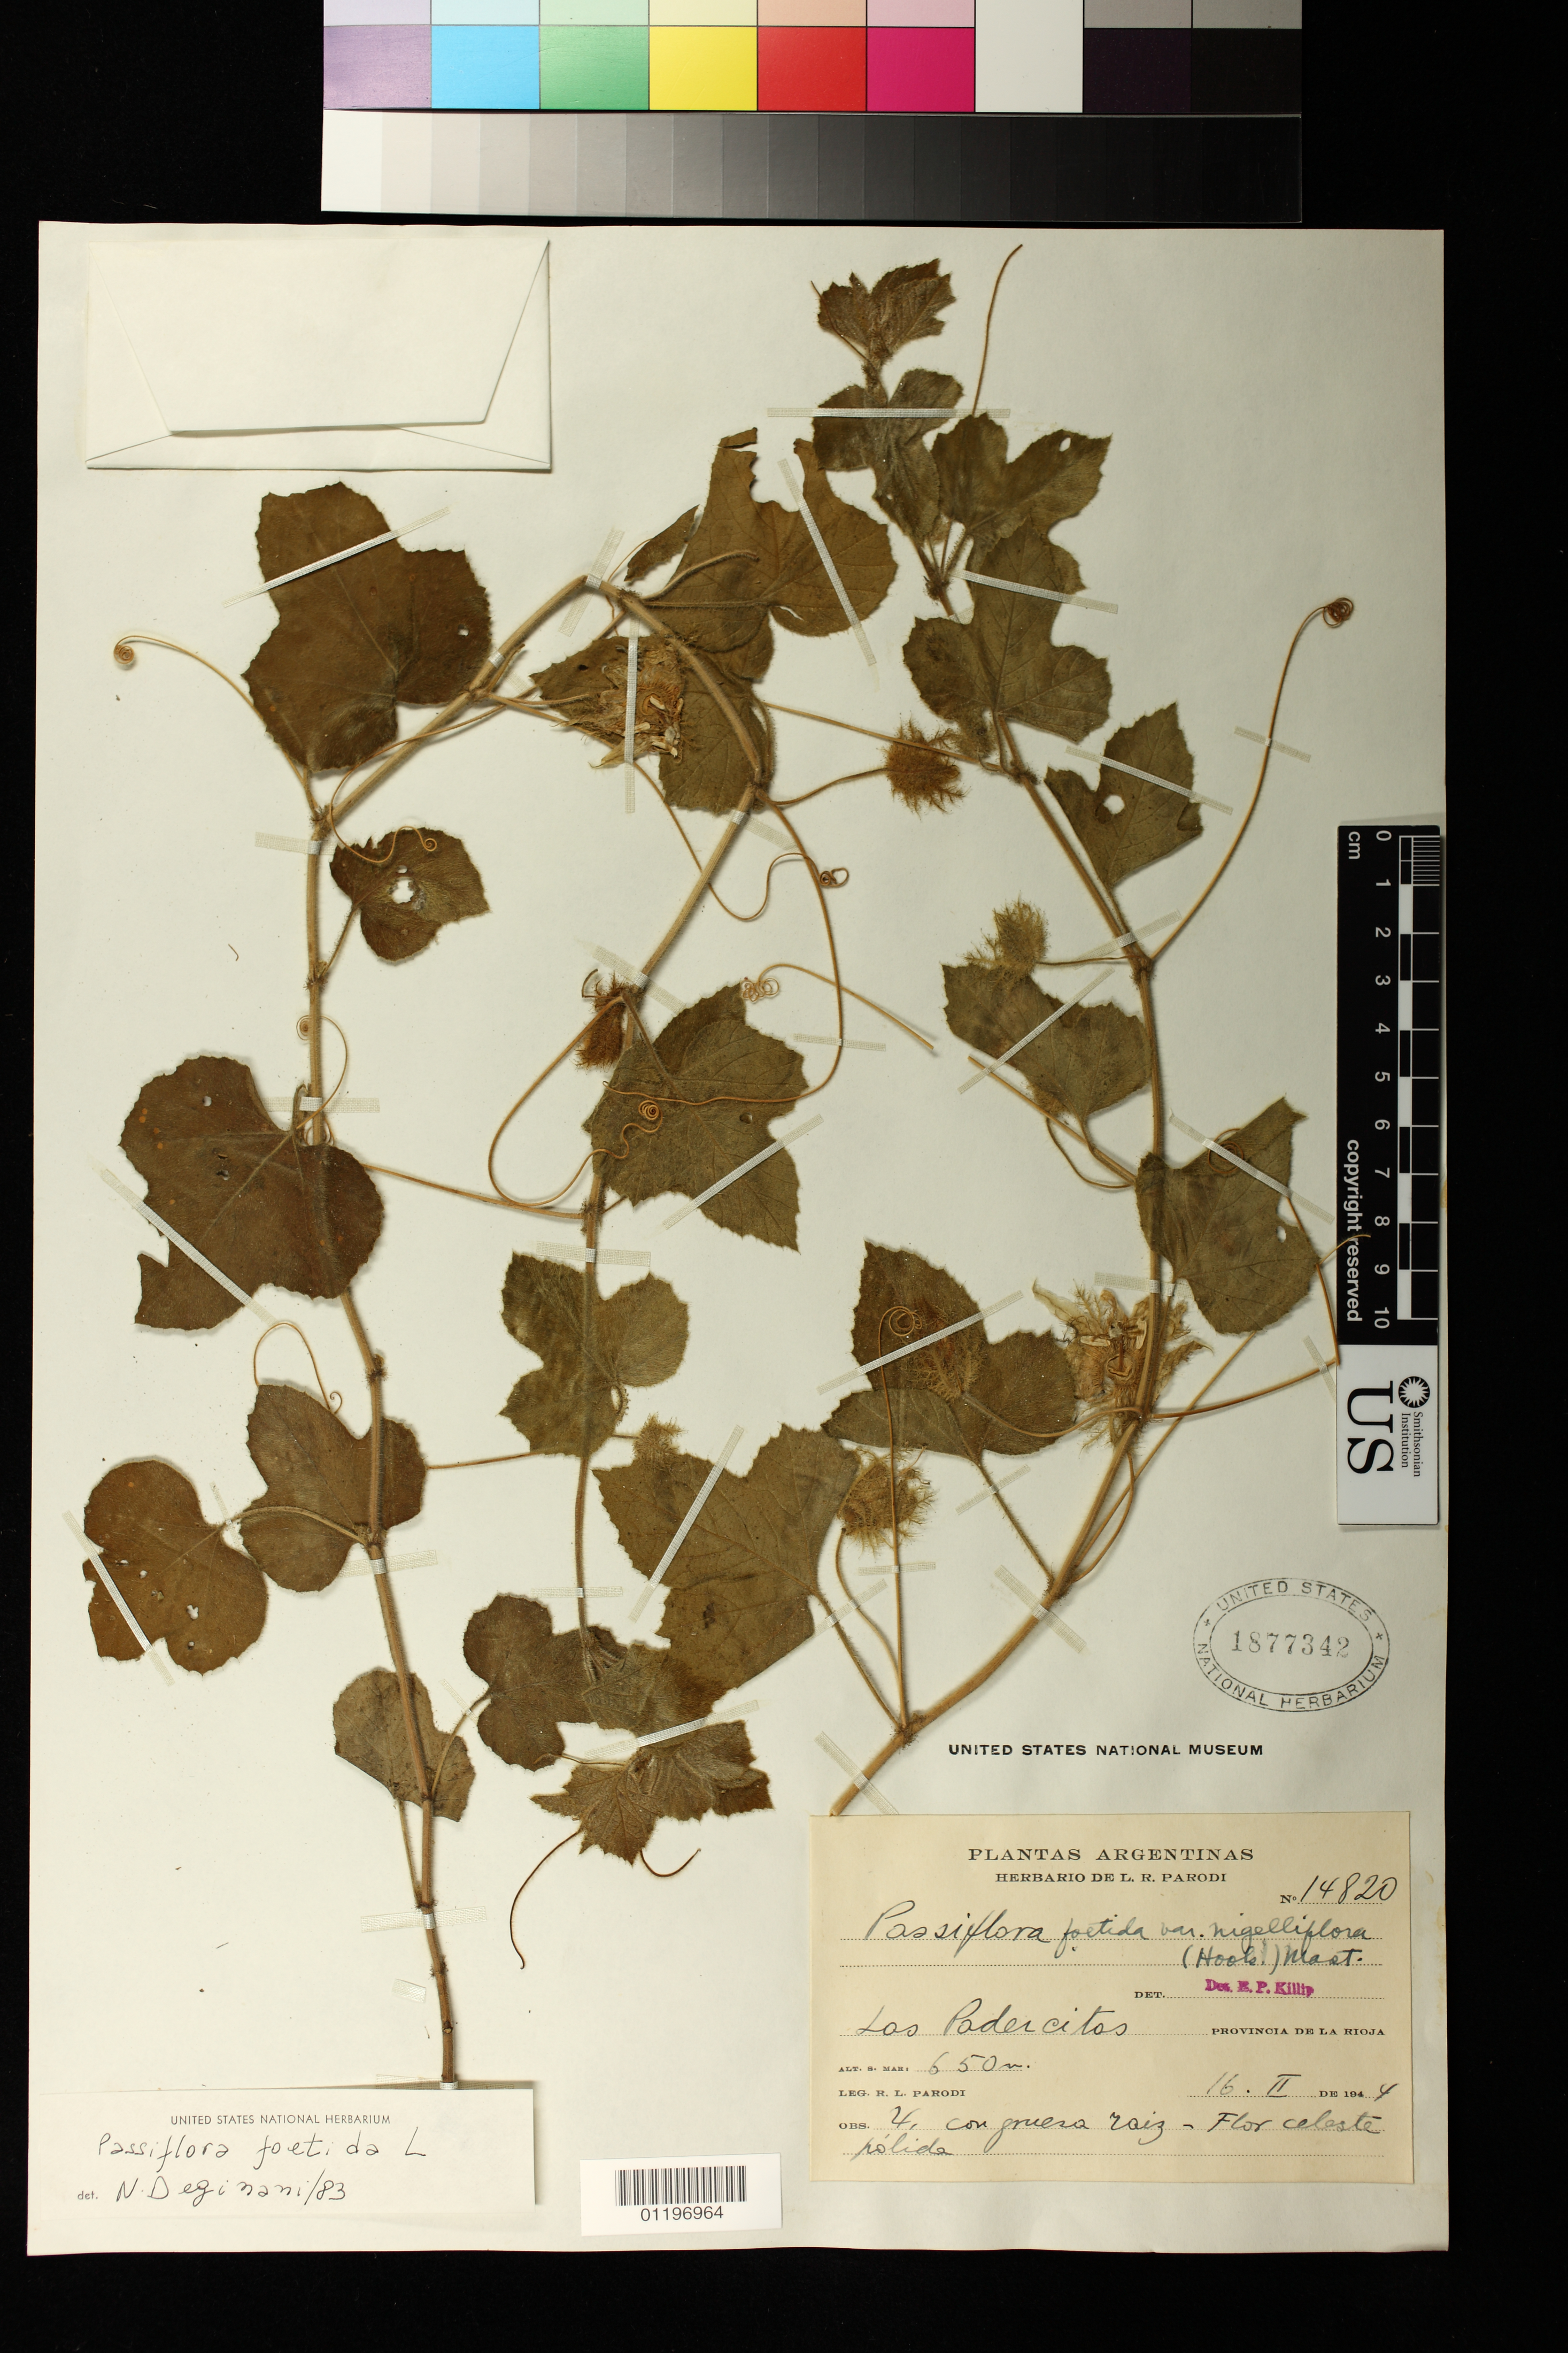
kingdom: Plantae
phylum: Tracheophyta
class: Magnoliopsida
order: Malpighiales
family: Passifloraceae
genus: Passiflora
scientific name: Passiflora foetida var. nigelliflora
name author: (Hook.) Mast.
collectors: L. R. Parodi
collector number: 14820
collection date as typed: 16 Feb 1944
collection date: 1944-02-16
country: Argentina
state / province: La Rioja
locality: Las Padercitas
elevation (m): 650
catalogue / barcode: US 1877342